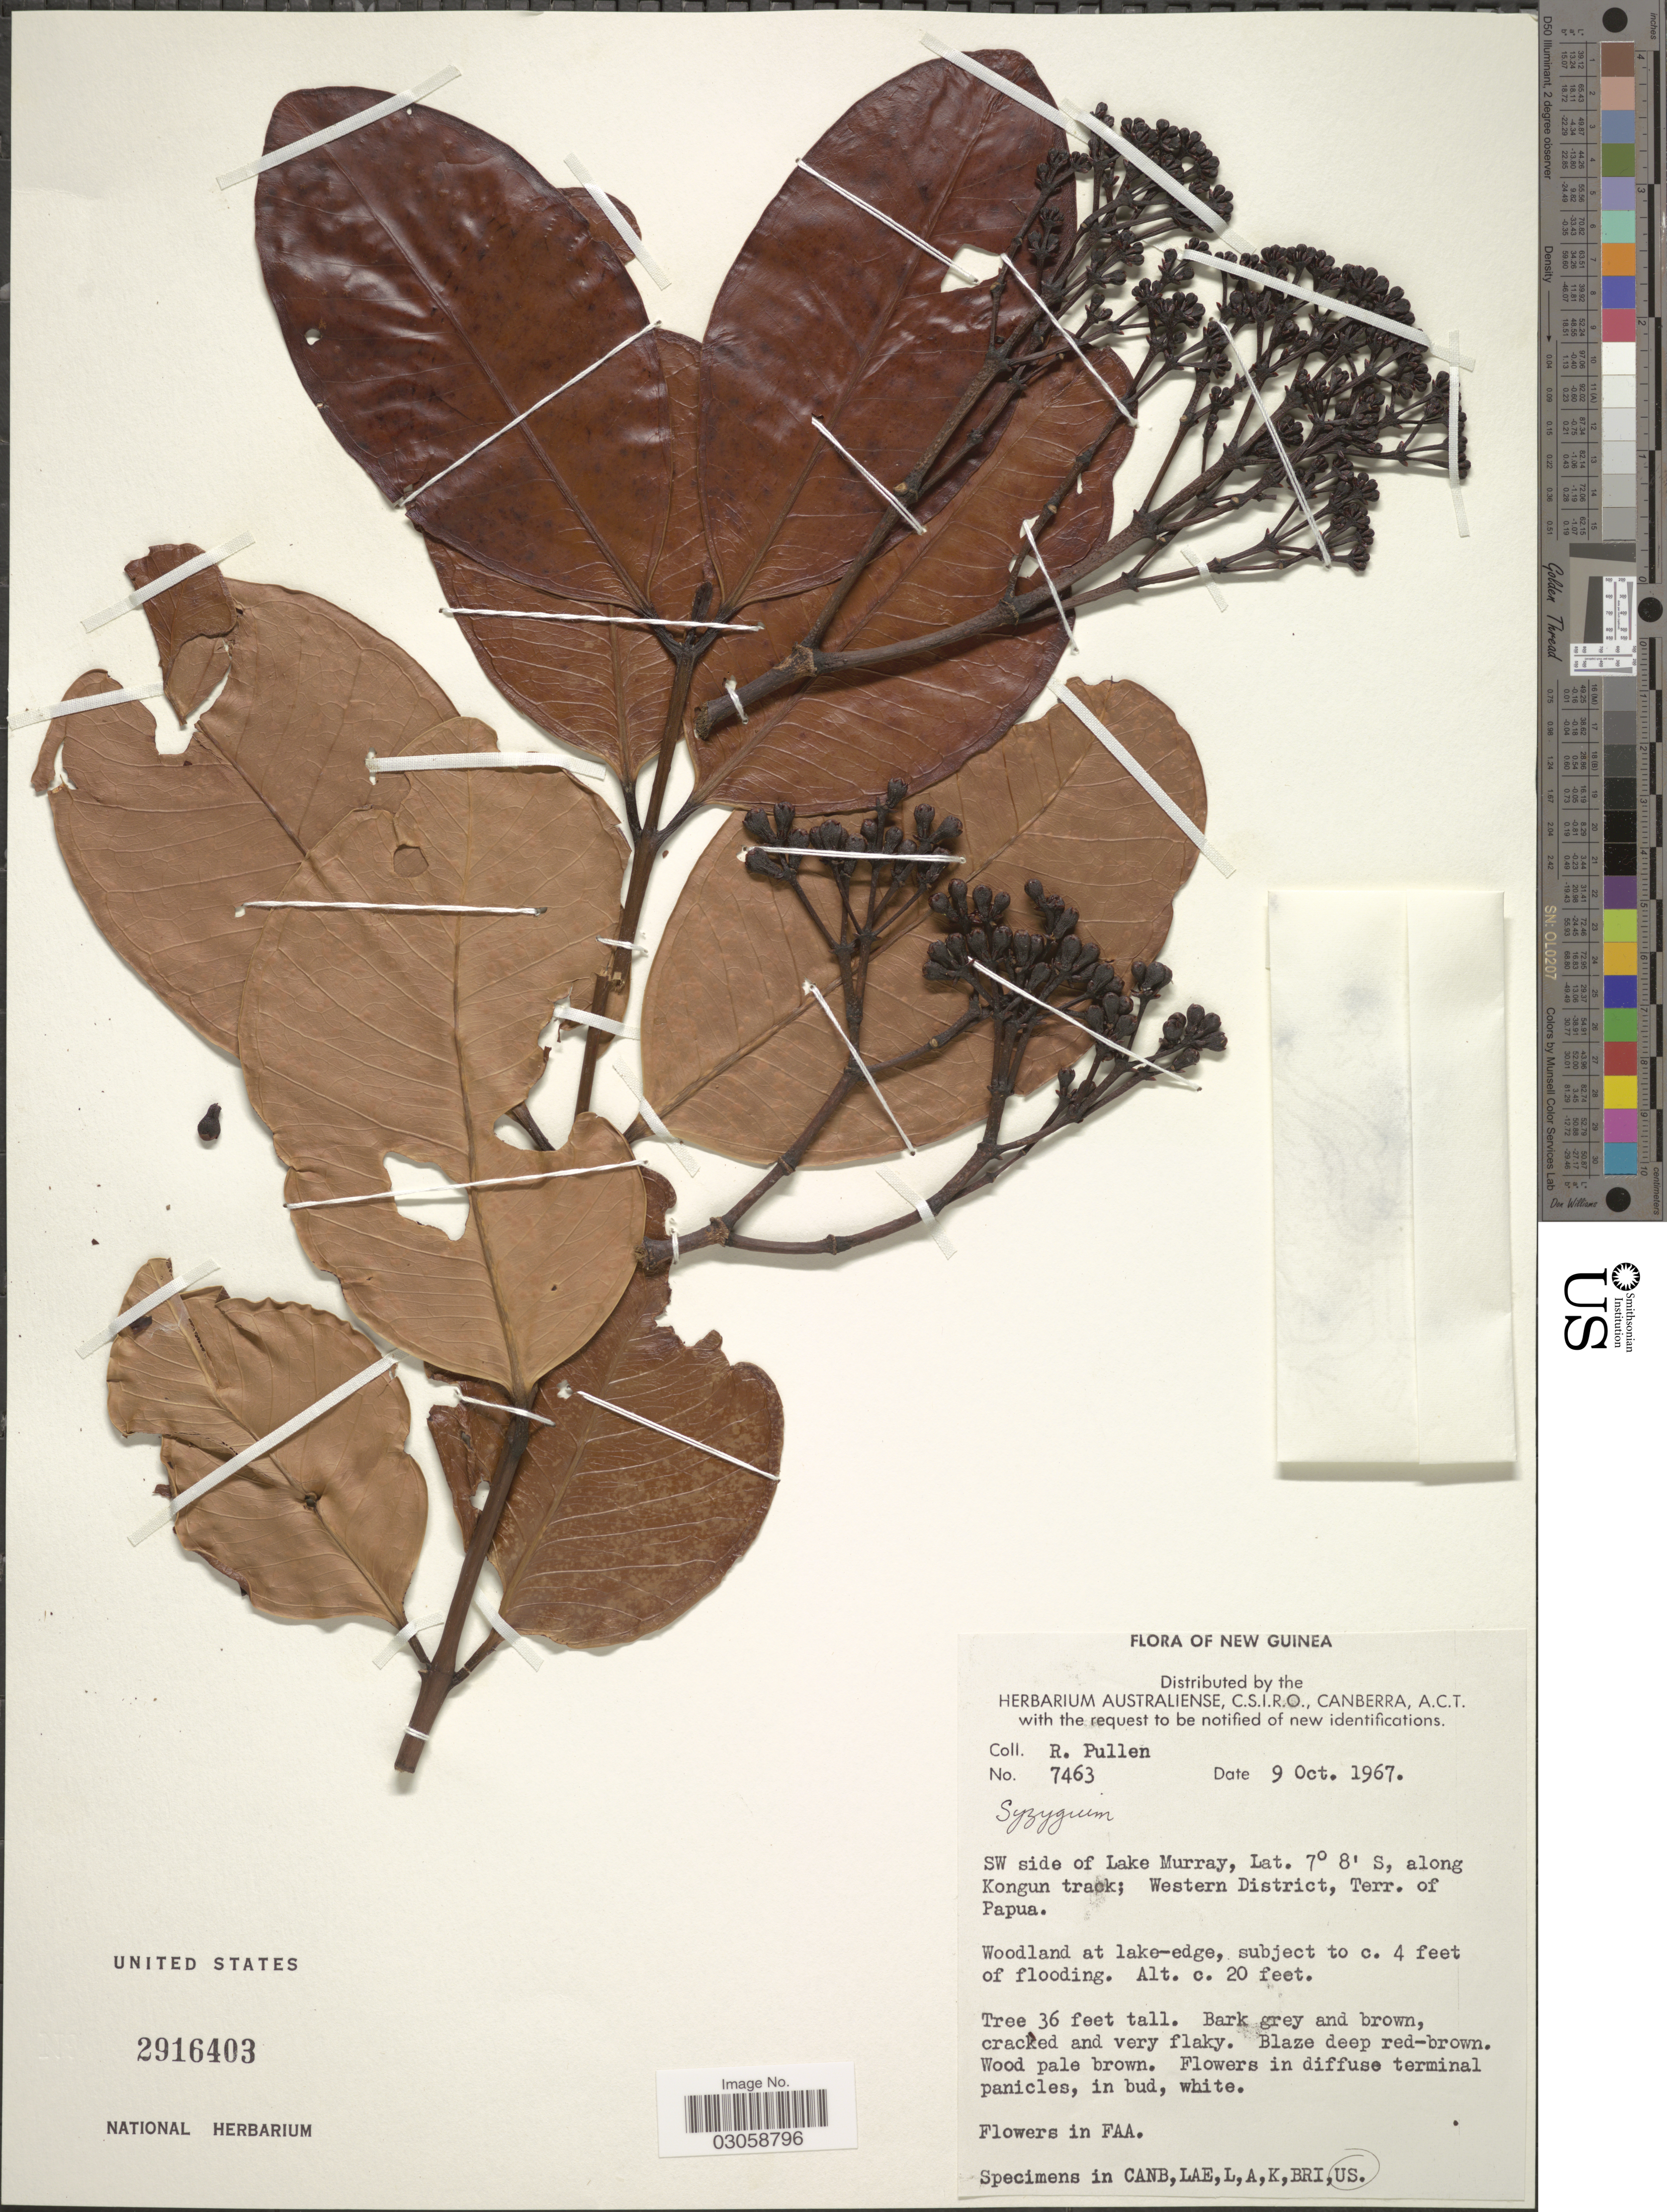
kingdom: Plantae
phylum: Tracheophyta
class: Magnoliopsida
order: Myrtales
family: Myrtaceae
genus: Syzygium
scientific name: Syzygium sp.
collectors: R. Pullen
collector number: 7463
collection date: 1967-10-09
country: Papua New Guinea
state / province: Manus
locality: New Guinea, SW side of Lake Murray, along Kongun track; Western District, Terr. of Papua.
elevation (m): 6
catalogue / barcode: US 2916403